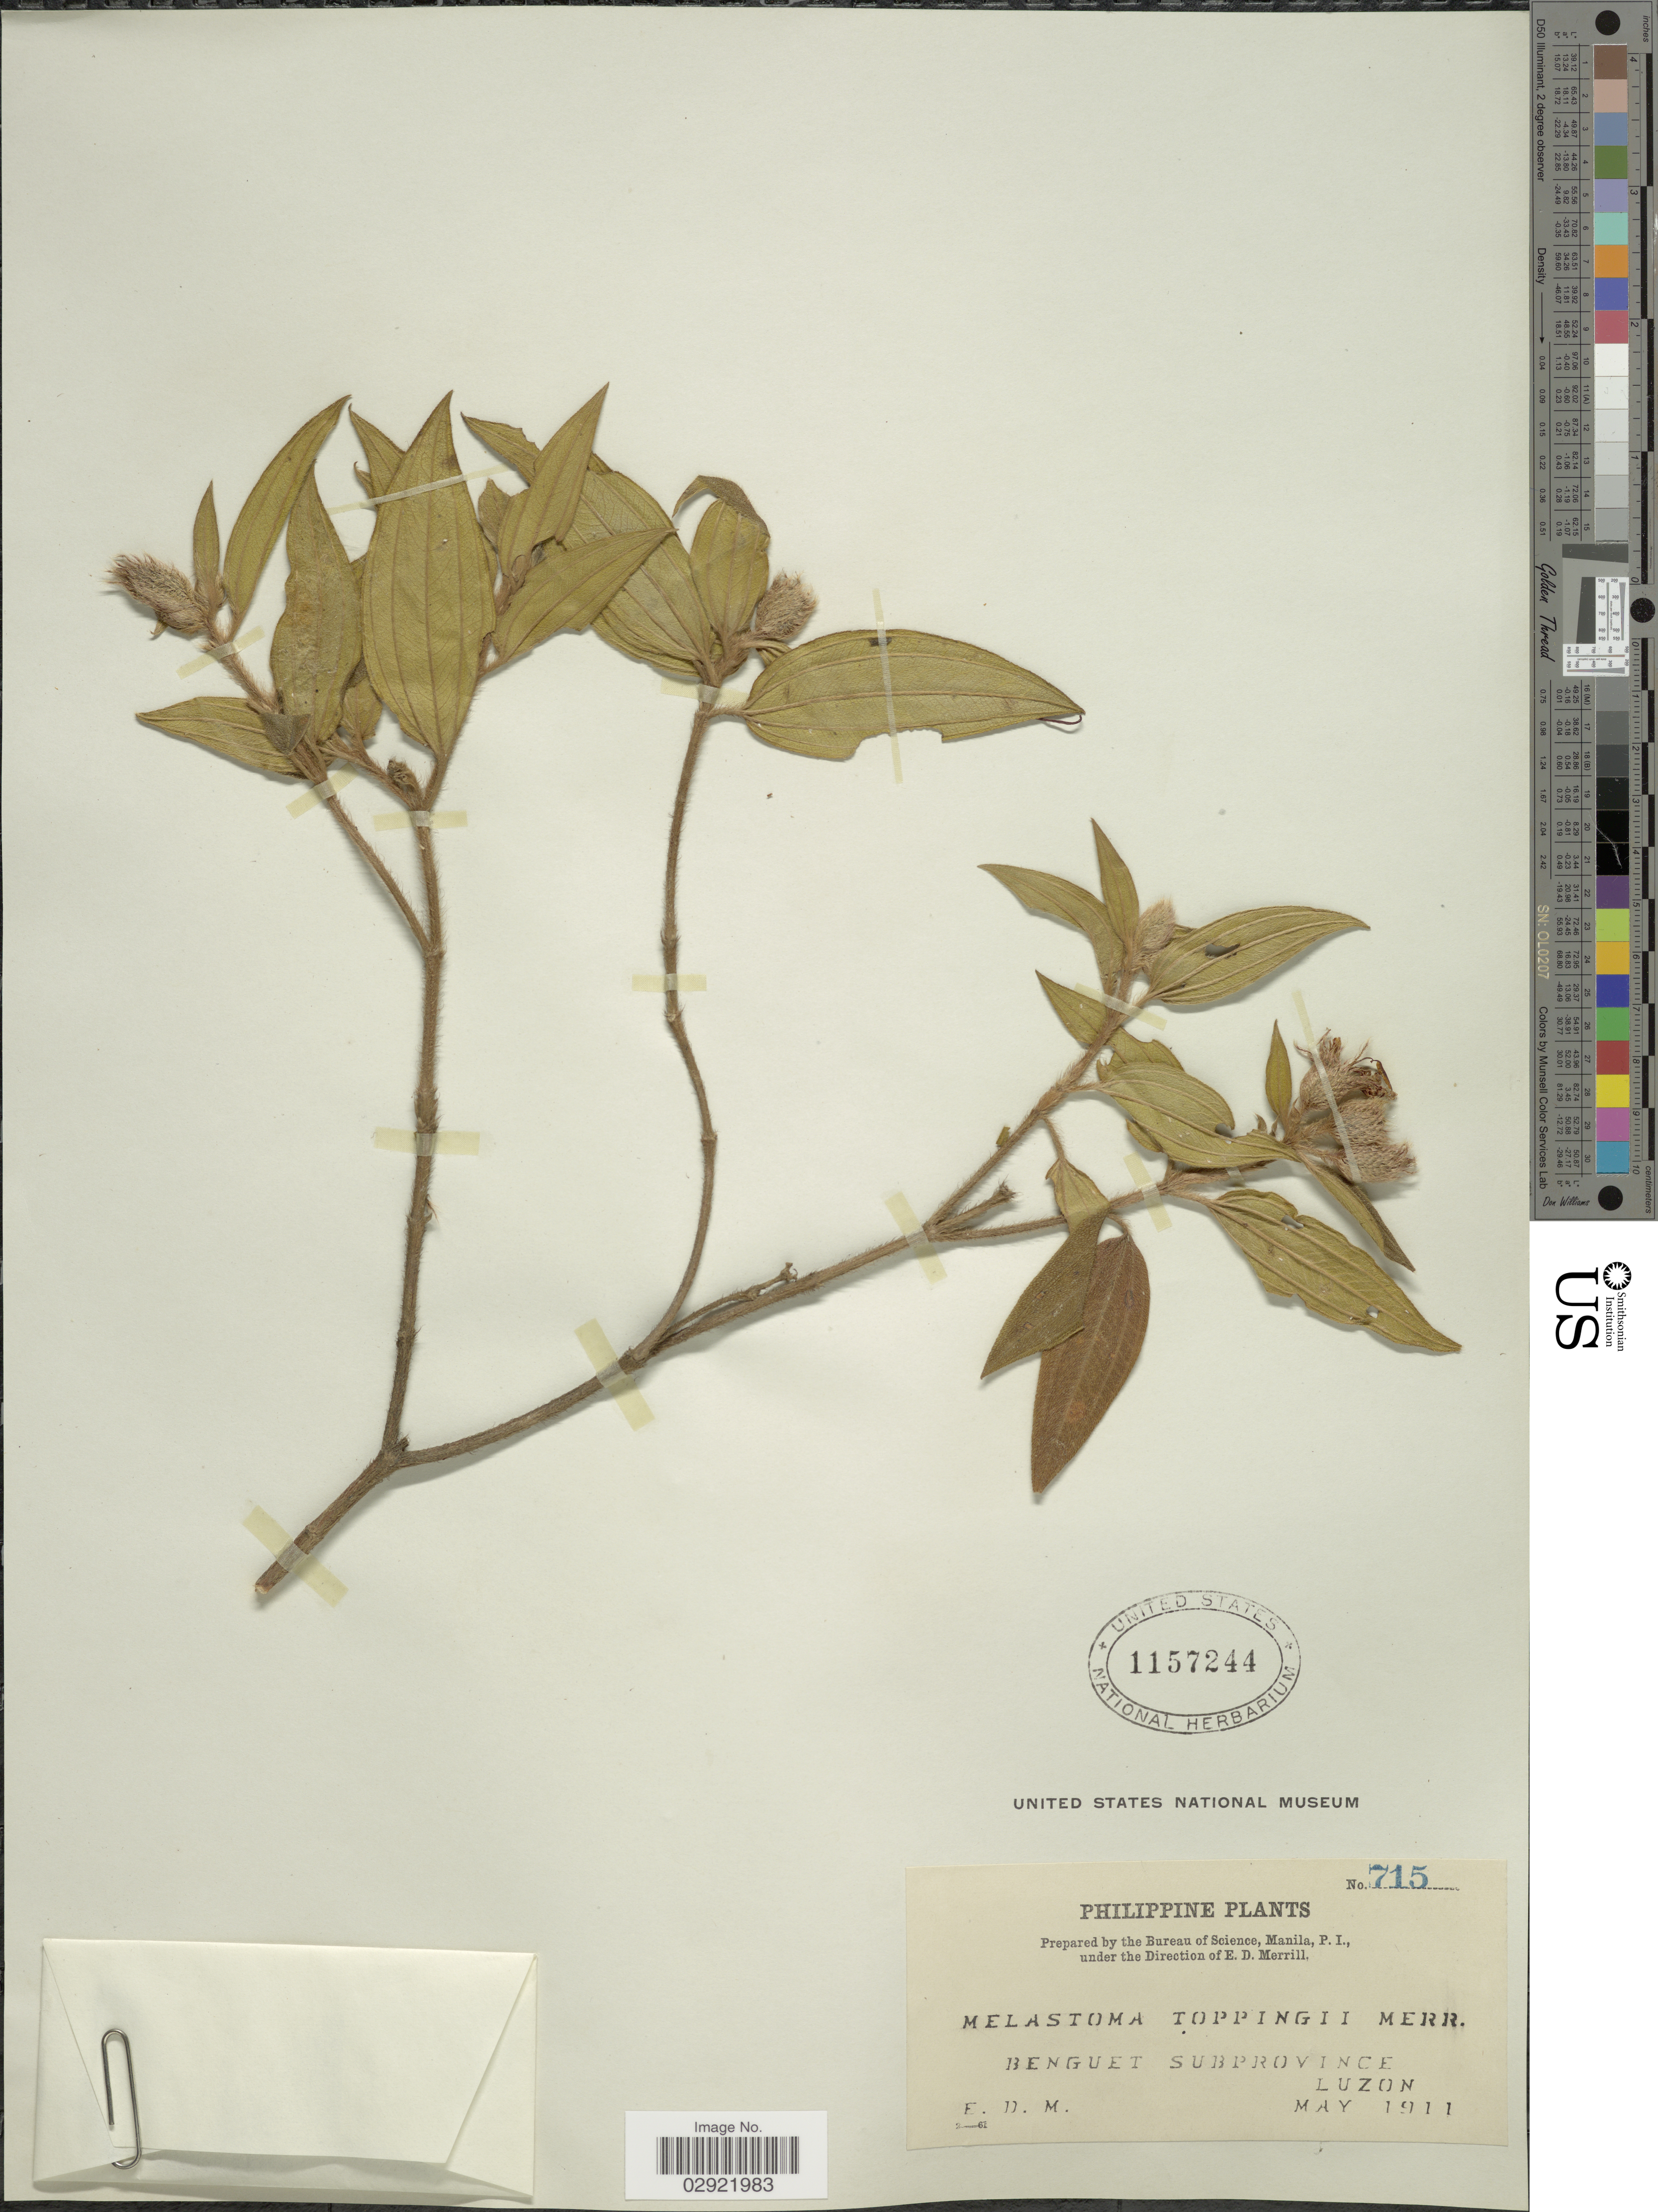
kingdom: Plantae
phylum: Tracheophyta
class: Magnoliopsida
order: Myrtales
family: Melastomataceae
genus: Melastoma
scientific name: Melastoma toppingii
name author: Merr.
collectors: E. D. Merrill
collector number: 715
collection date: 1911-05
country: Philippines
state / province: Cordillera (Administrative Region)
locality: Benguet Subprovince, Luzon.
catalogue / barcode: US 1157244